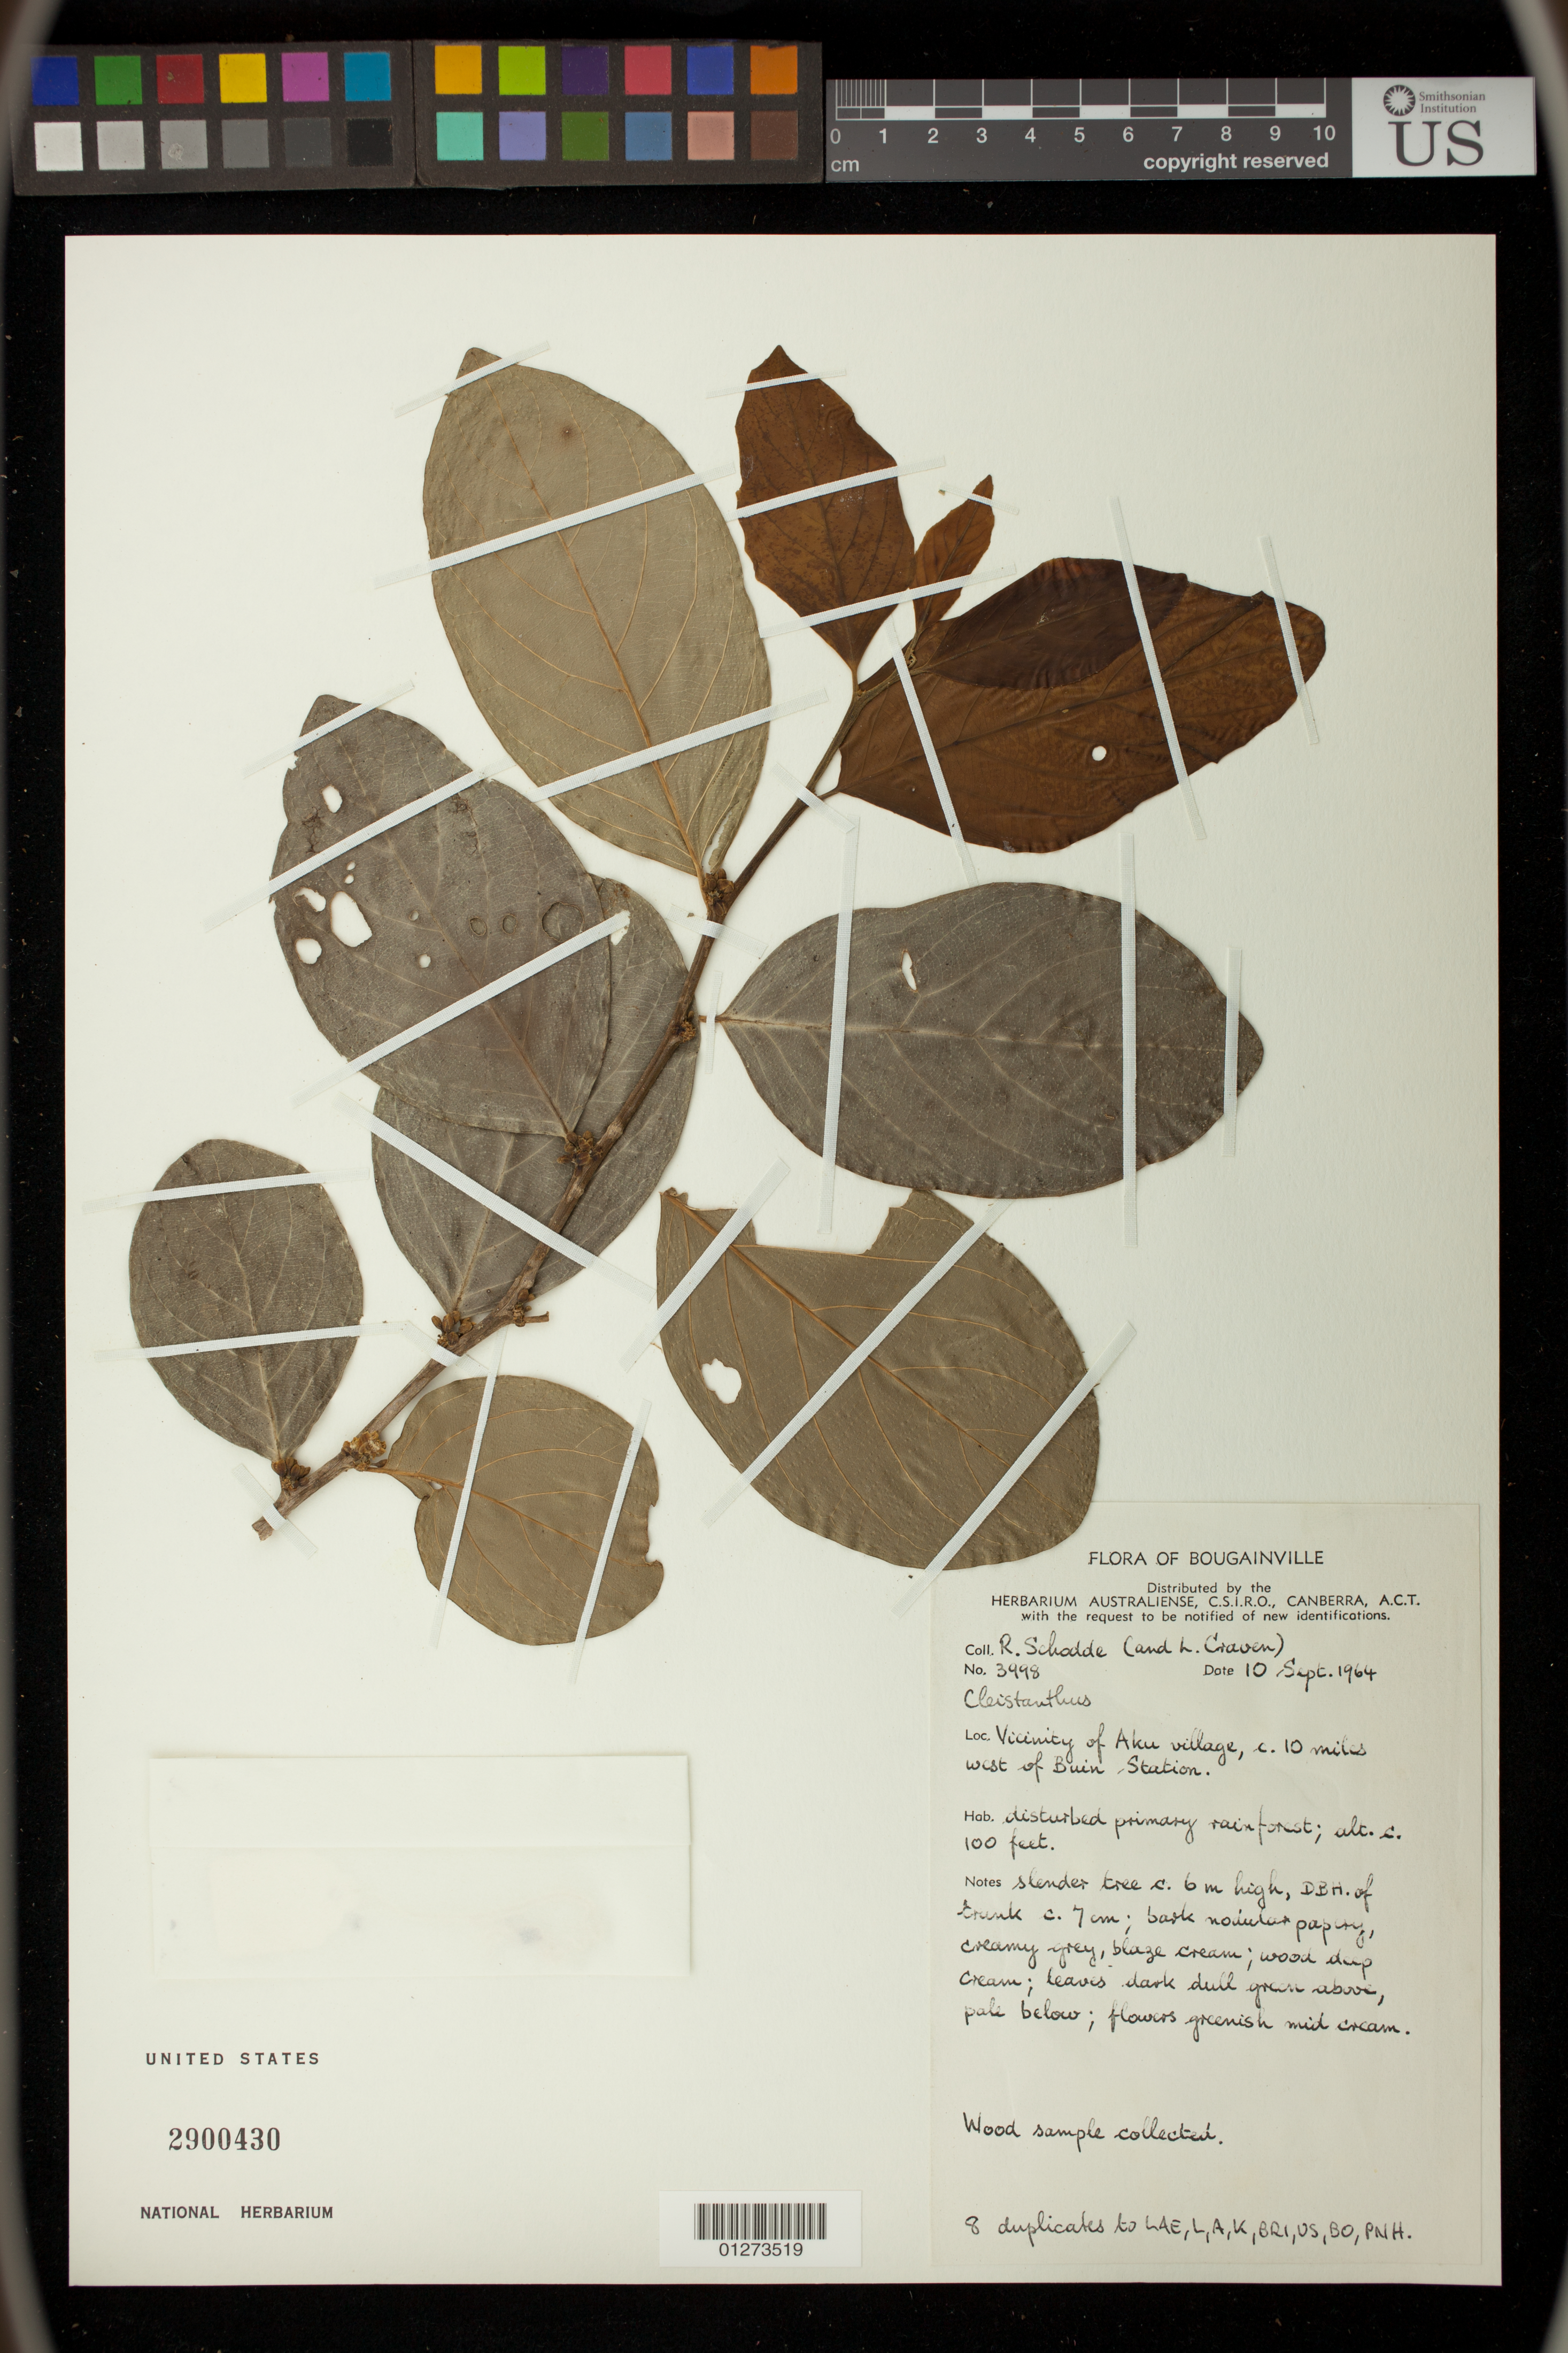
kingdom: Plantae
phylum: Tracheophyta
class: Magnoliopsida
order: Malpighiales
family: Phyllanthaceae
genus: Cleistanthus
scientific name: Cleistanthus sp.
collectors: R. Schodde & L. Craven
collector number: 3998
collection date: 1964-09-10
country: Papua New Guinea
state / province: Bougainville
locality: Bougainville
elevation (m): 30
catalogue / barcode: US 2900430